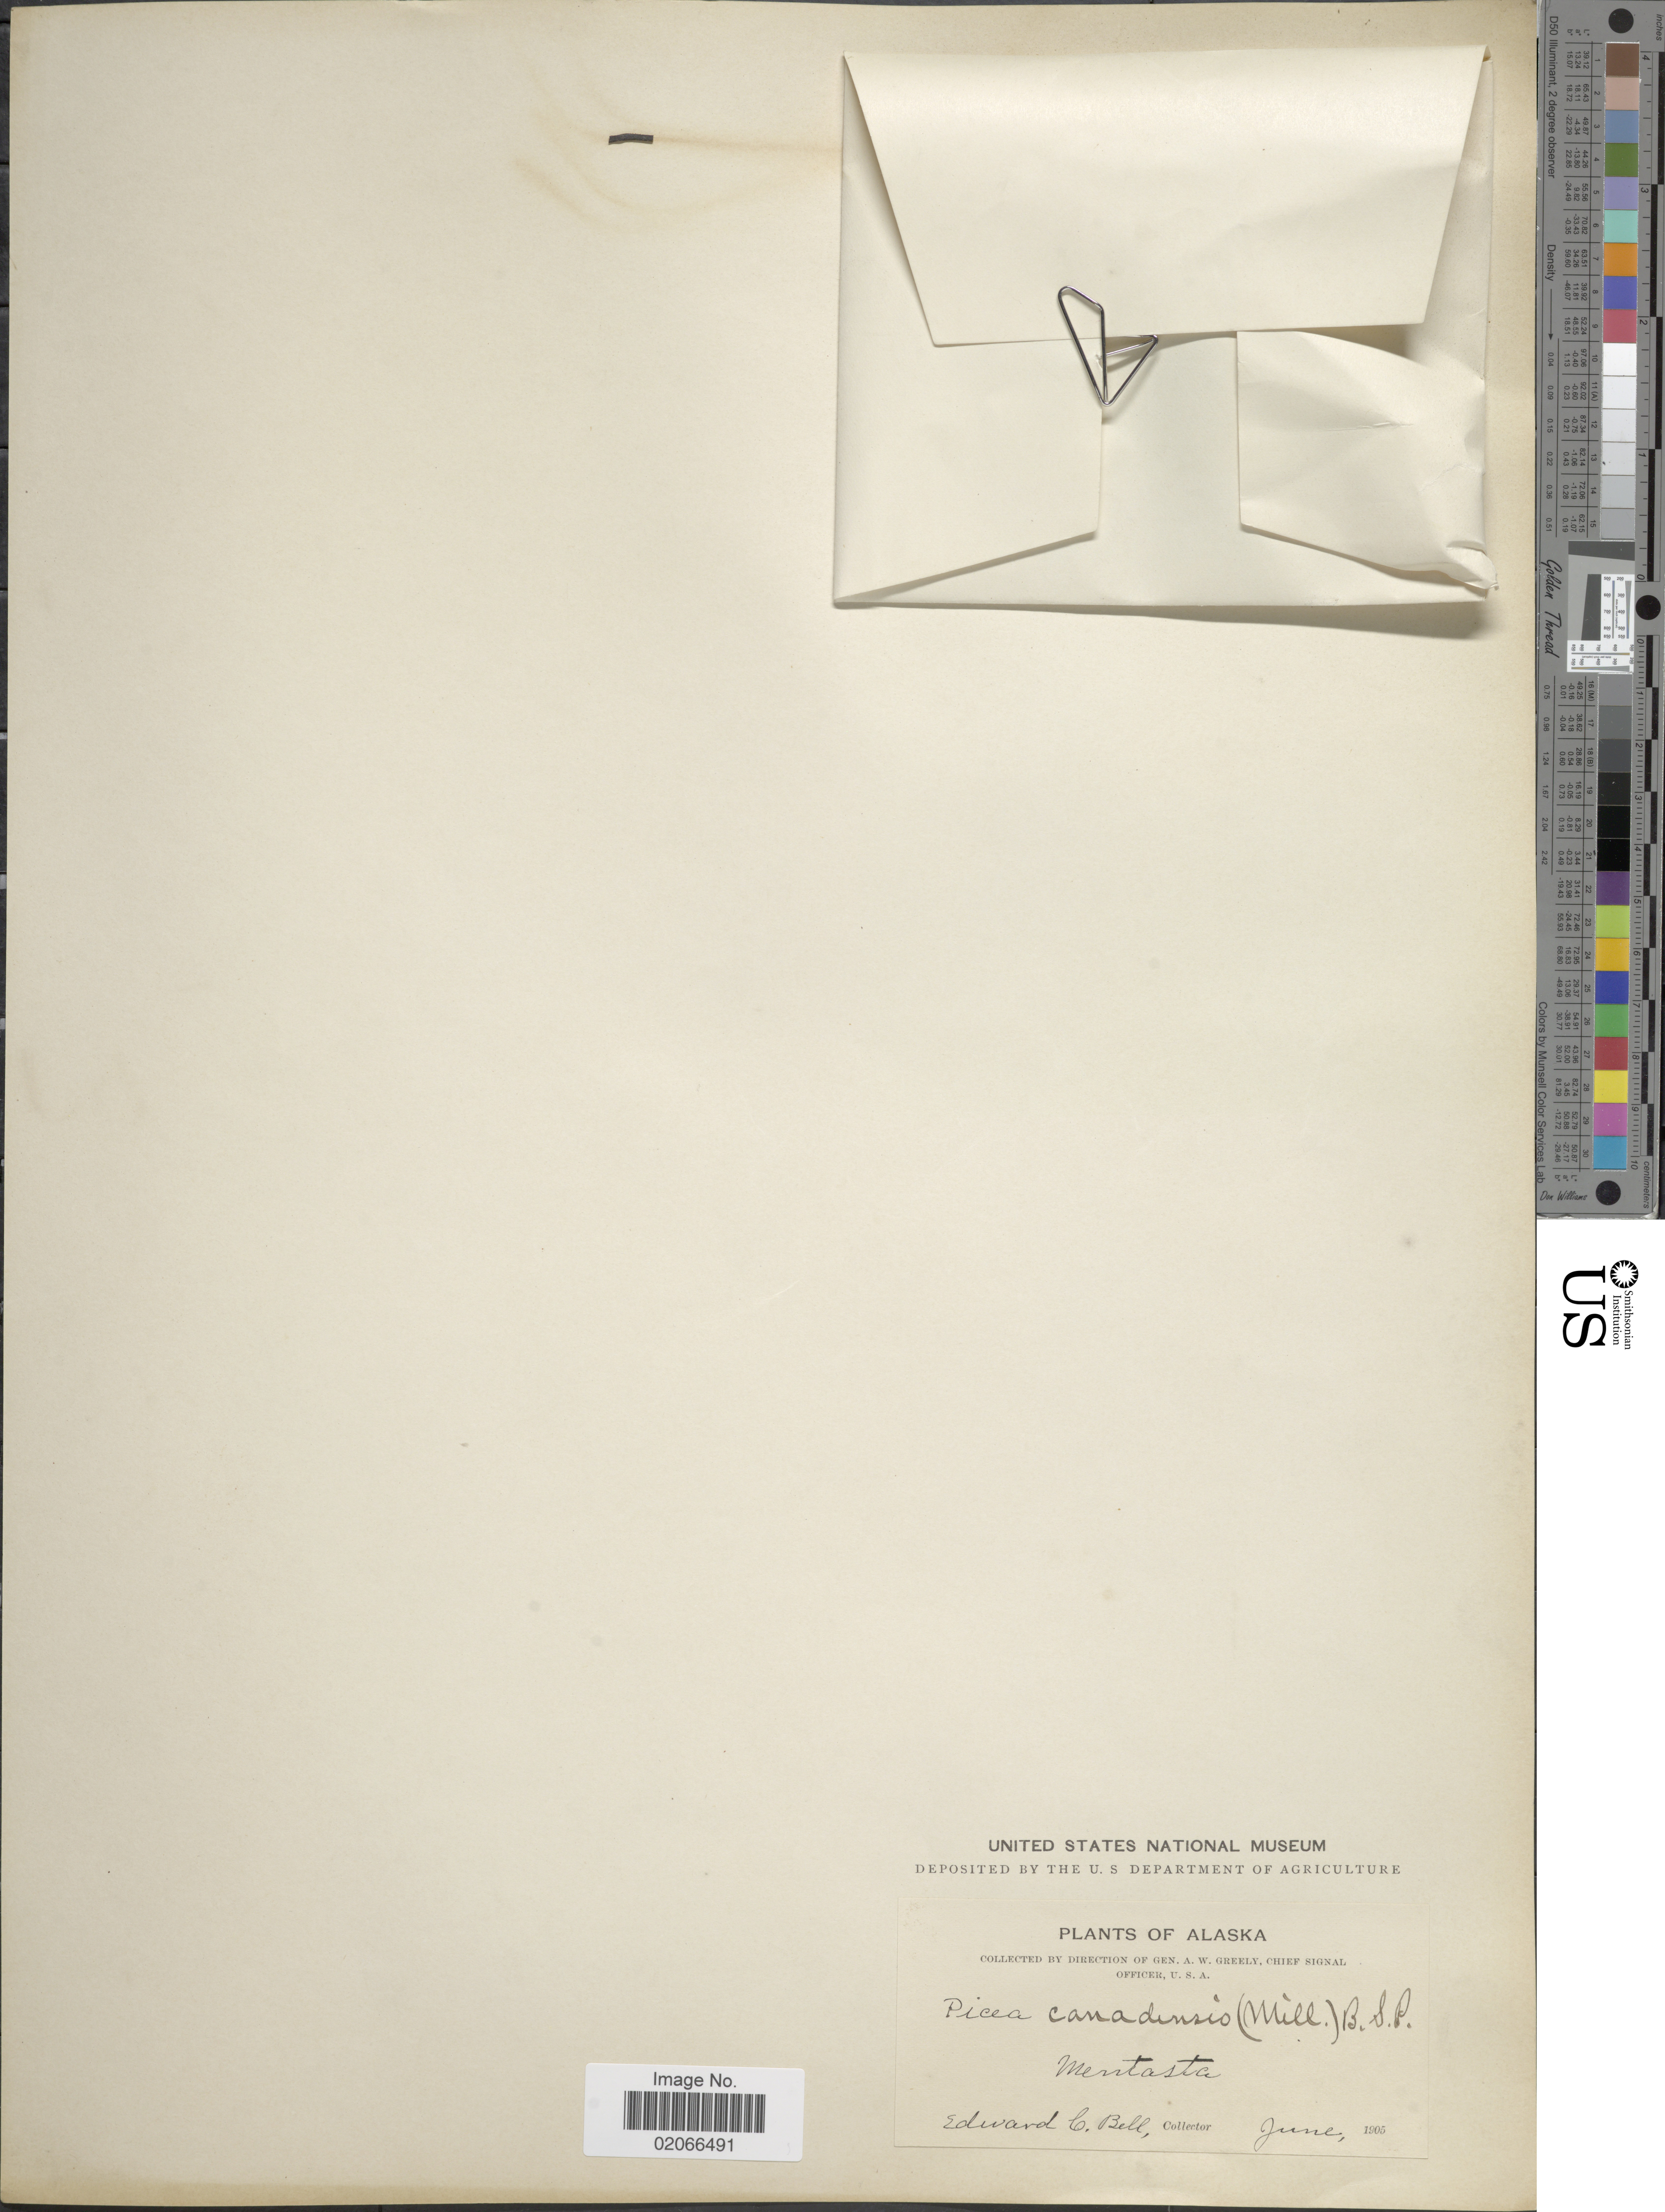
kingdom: Plantae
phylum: Tracheophyta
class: Pinopsida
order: Pinales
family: Pinaceae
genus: Picea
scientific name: Picea glauca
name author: (Moench) Voss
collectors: E. Bell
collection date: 1905-06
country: United States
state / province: Alaska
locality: Mentasta.